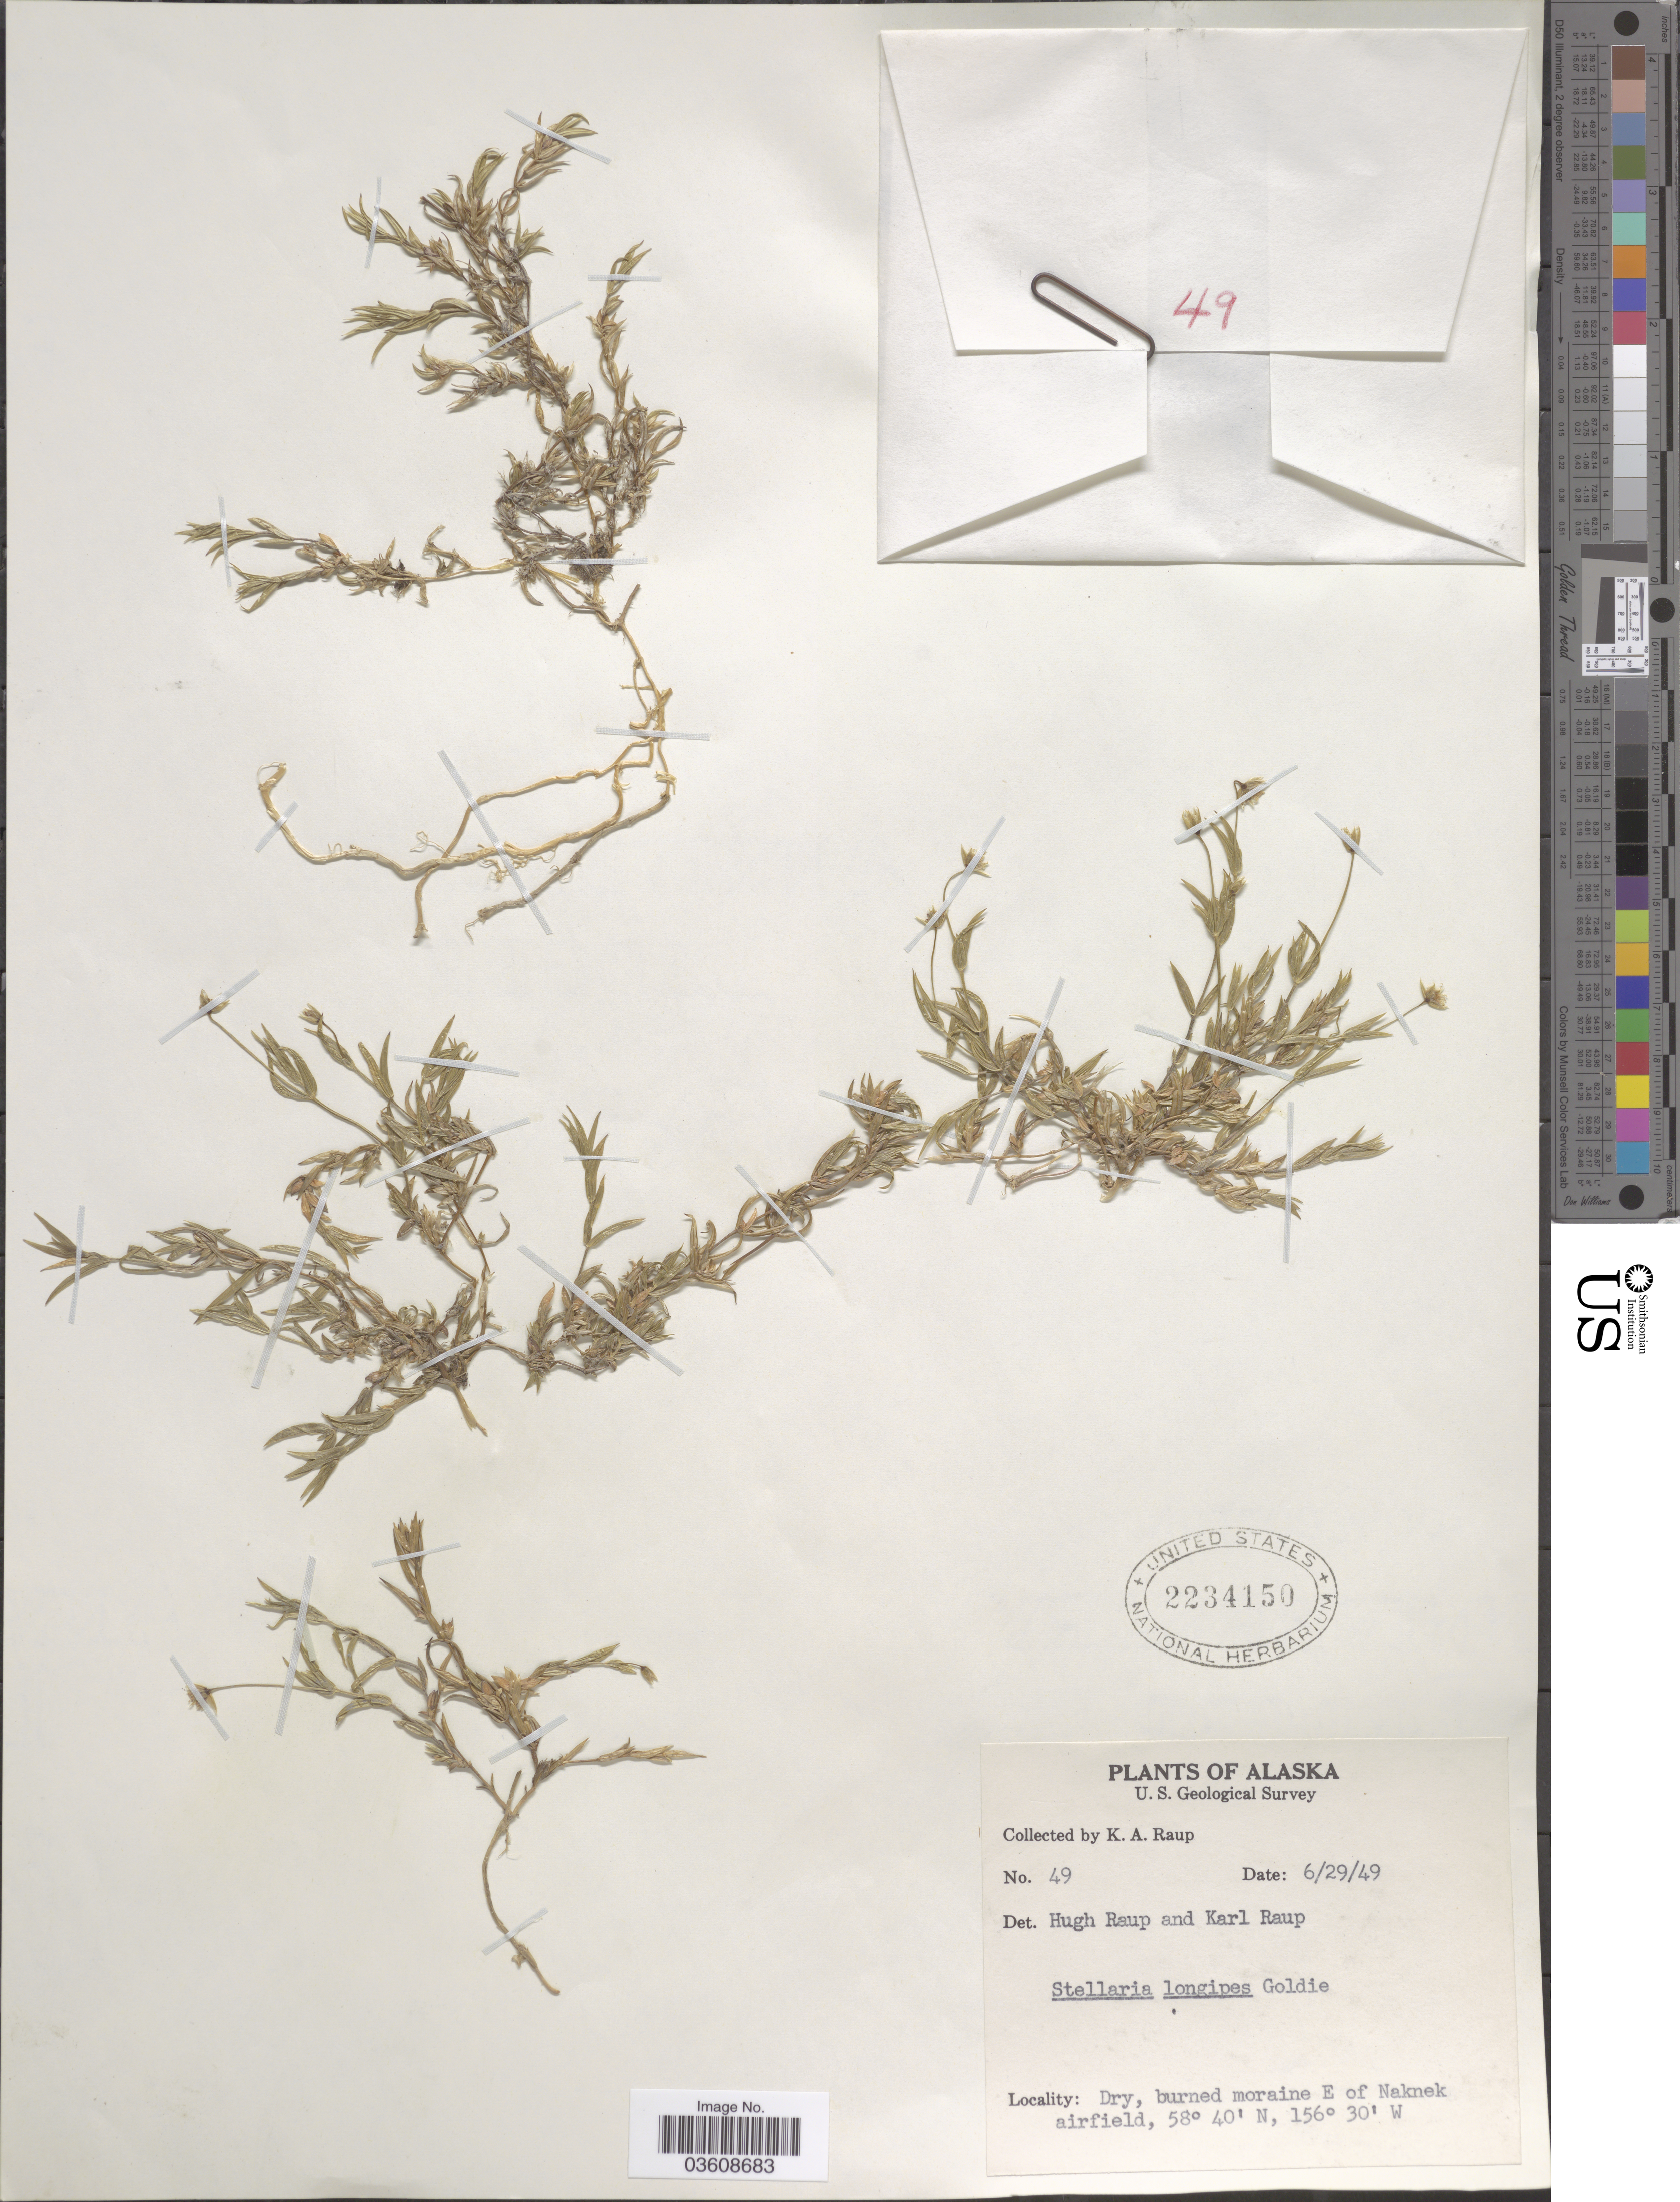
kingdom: Plantae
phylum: Tracheophyta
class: Magnoliopsida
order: Caryophyllales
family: Caryophyllaceae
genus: Stellaria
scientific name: Stellaria longipes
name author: Goldie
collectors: K. Raup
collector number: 49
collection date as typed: Transcribed d/m/y: 29/6/49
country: United States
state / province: Alaska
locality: E of Naknek airfield.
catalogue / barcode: US 2234150